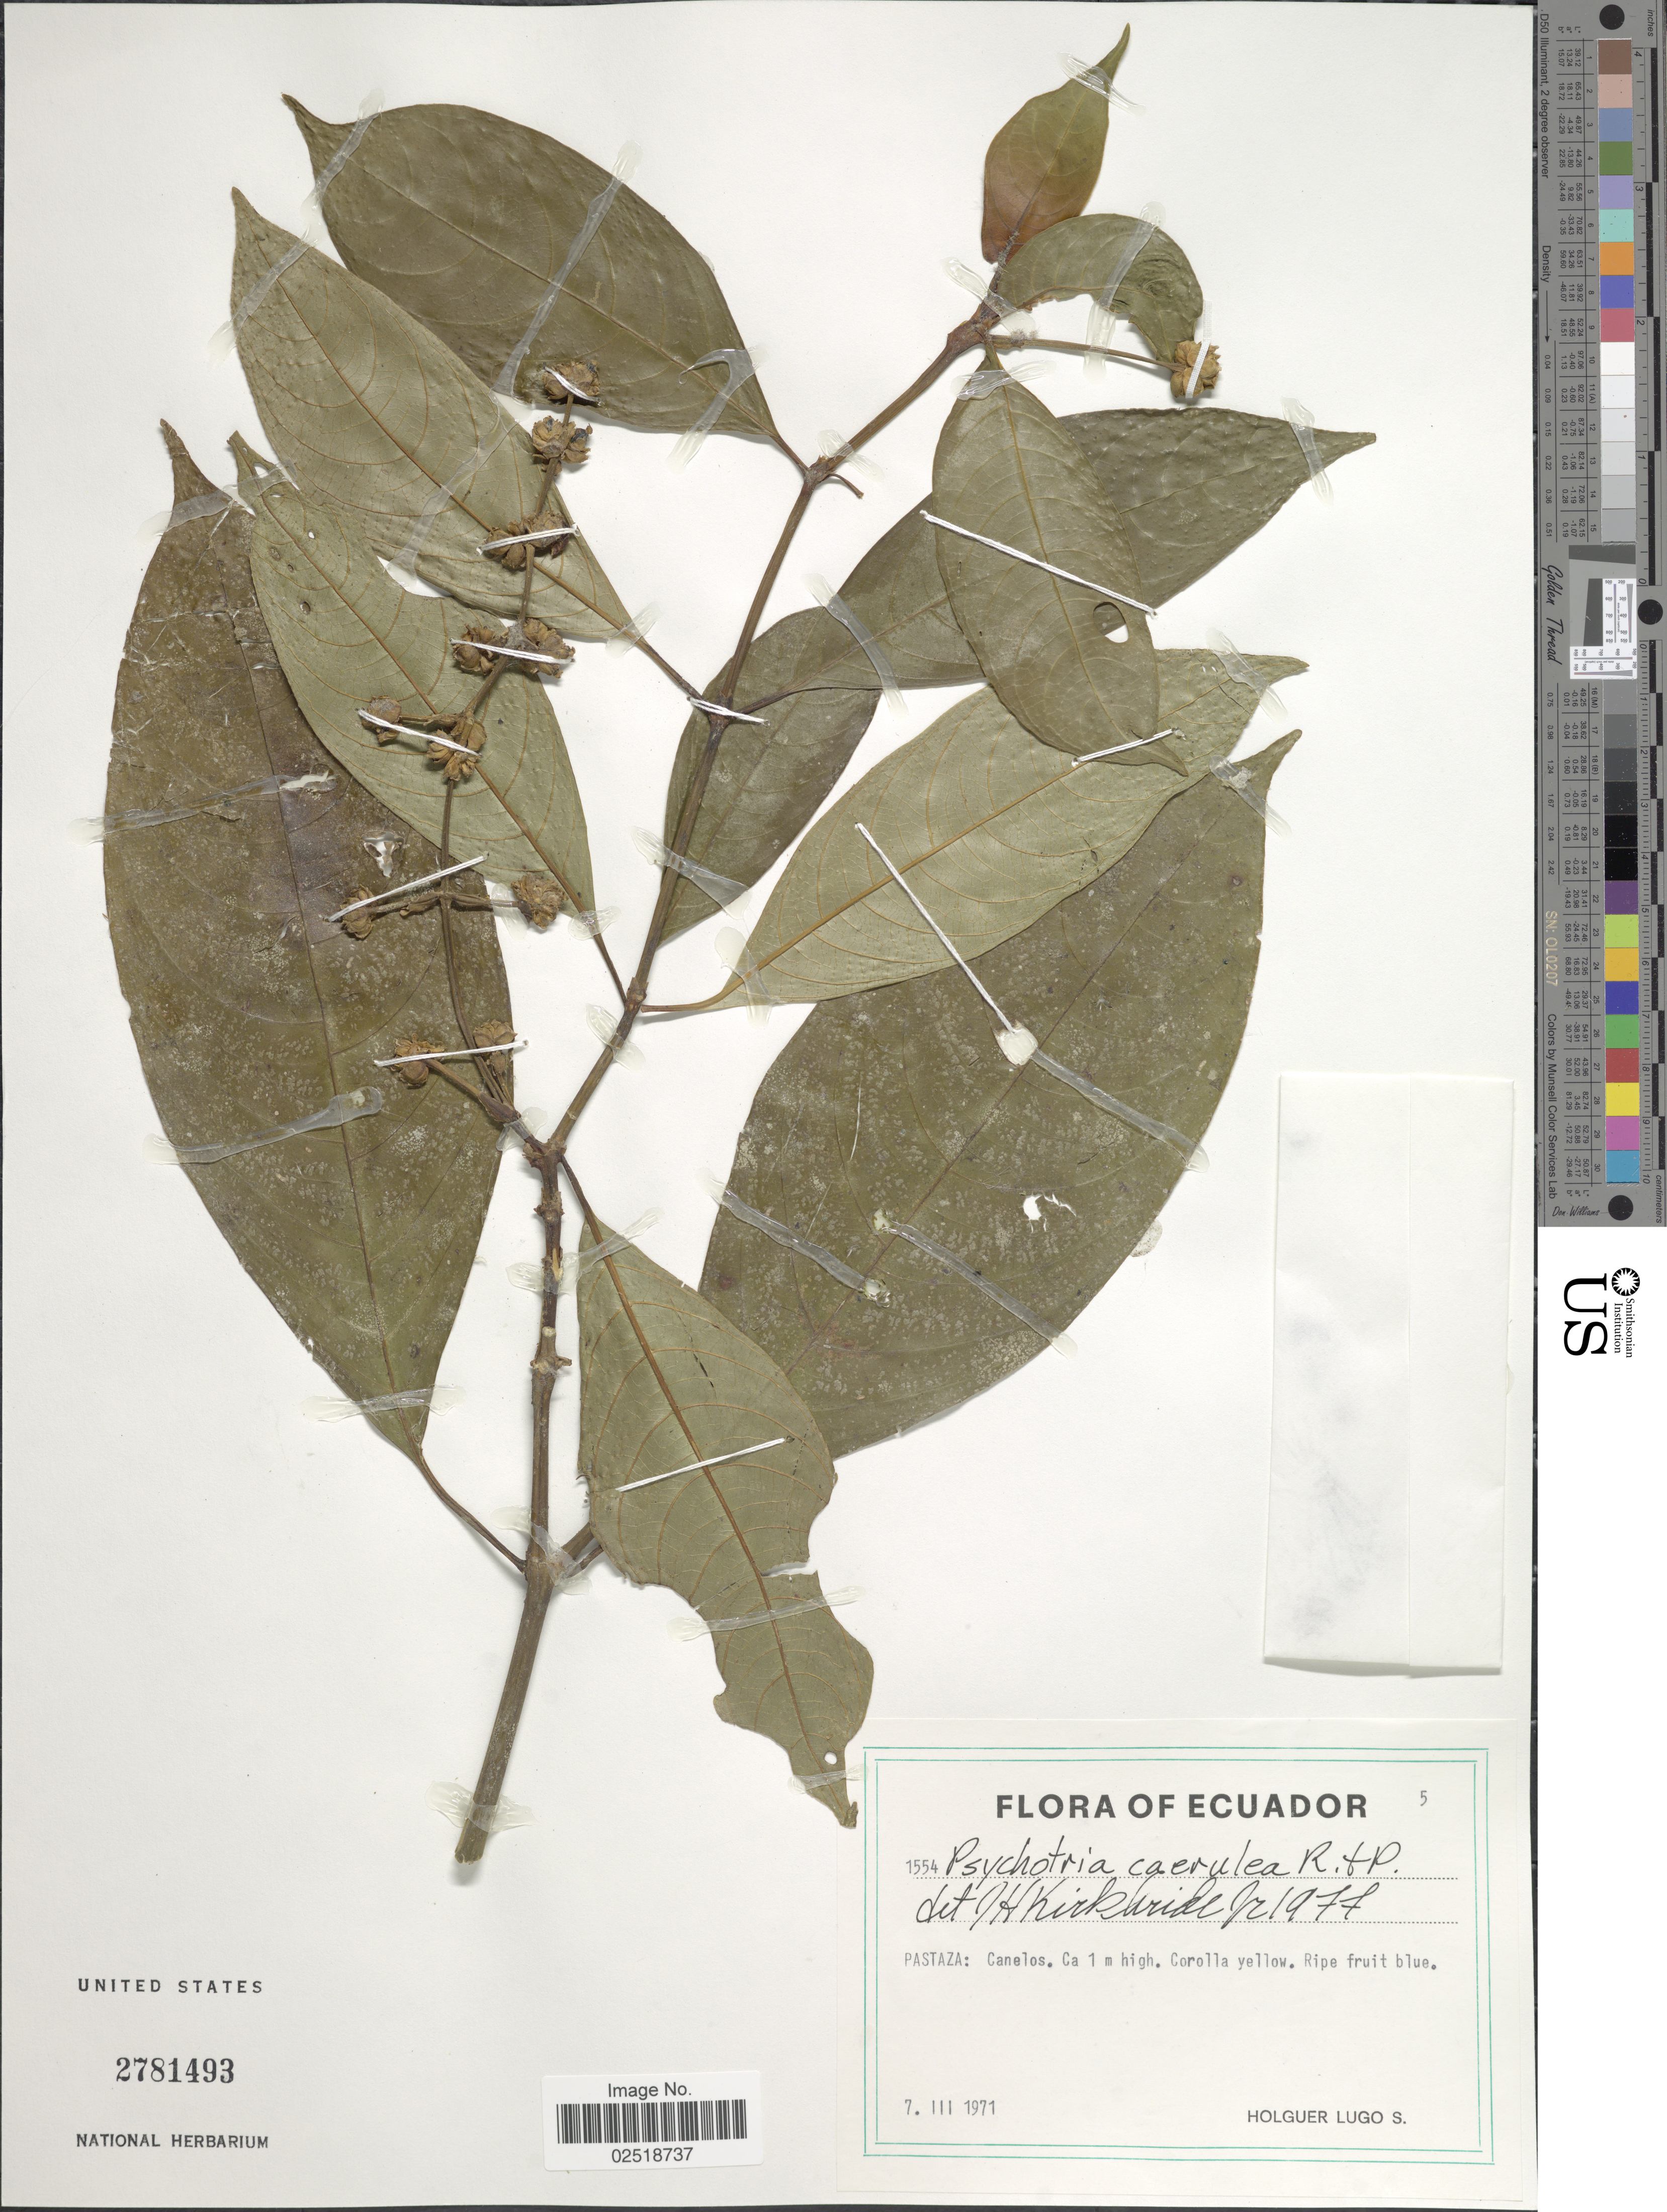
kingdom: Plantae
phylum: Tracheophyta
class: Magnoliopsida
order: Gentianales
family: Rubiaceae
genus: Psychotria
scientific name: Psychotria caerulea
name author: Ruiz & Pav.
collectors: H. Lugo S.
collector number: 1554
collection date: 1971-03-07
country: Ecuador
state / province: Pastaza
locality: Canelos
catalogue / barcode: US 2781493